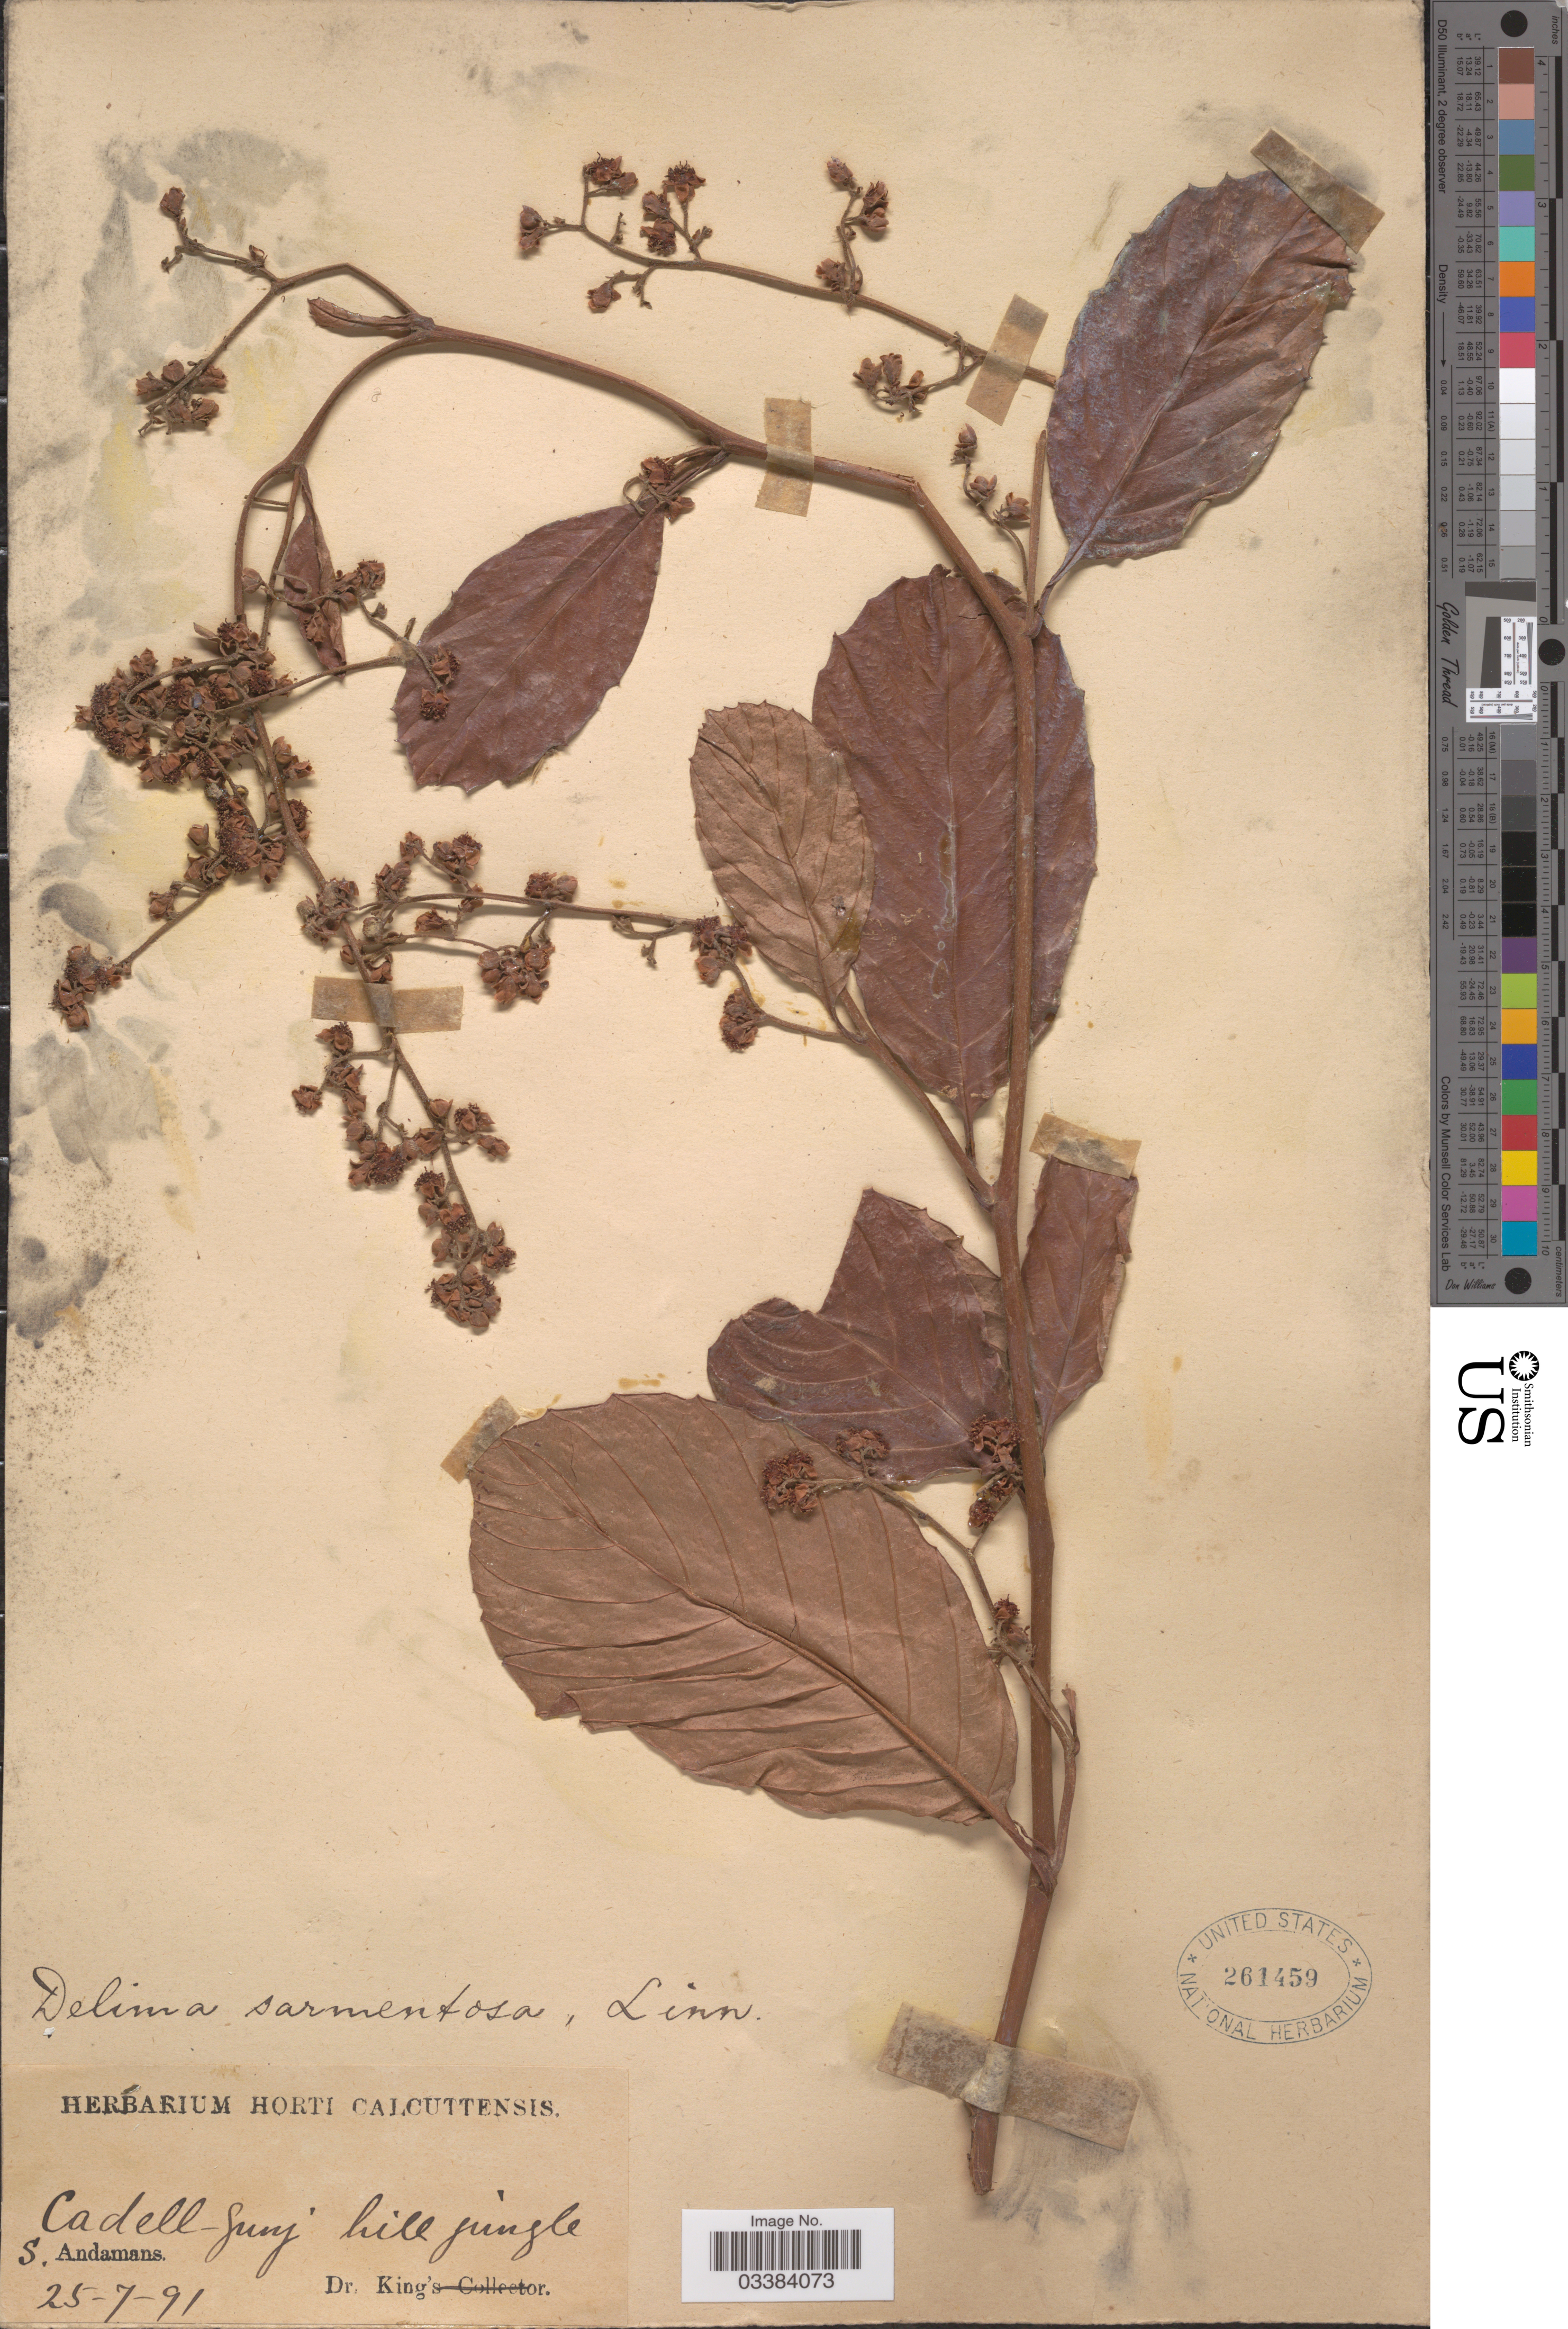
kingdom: Plantae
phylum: Tracheophyta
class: Magnoliopsida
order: Dilleniales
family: Dilleniaceae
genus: Tetracera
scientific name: Tetracera sarmentosa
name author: (L.) Vahl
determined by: Strong, Mark T., (BOT), Smithsonian Institution - National Museum of Natural History (UNITED STATES)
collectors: ex herb. horti Calcuttensis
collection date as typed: Transcribed d/m/y: 25/7/91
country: India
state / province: Andaman and Nicobar Islands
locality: Cadell-gunj [interpreted] hill jungle. S. Andamans.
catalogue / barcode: US 261459